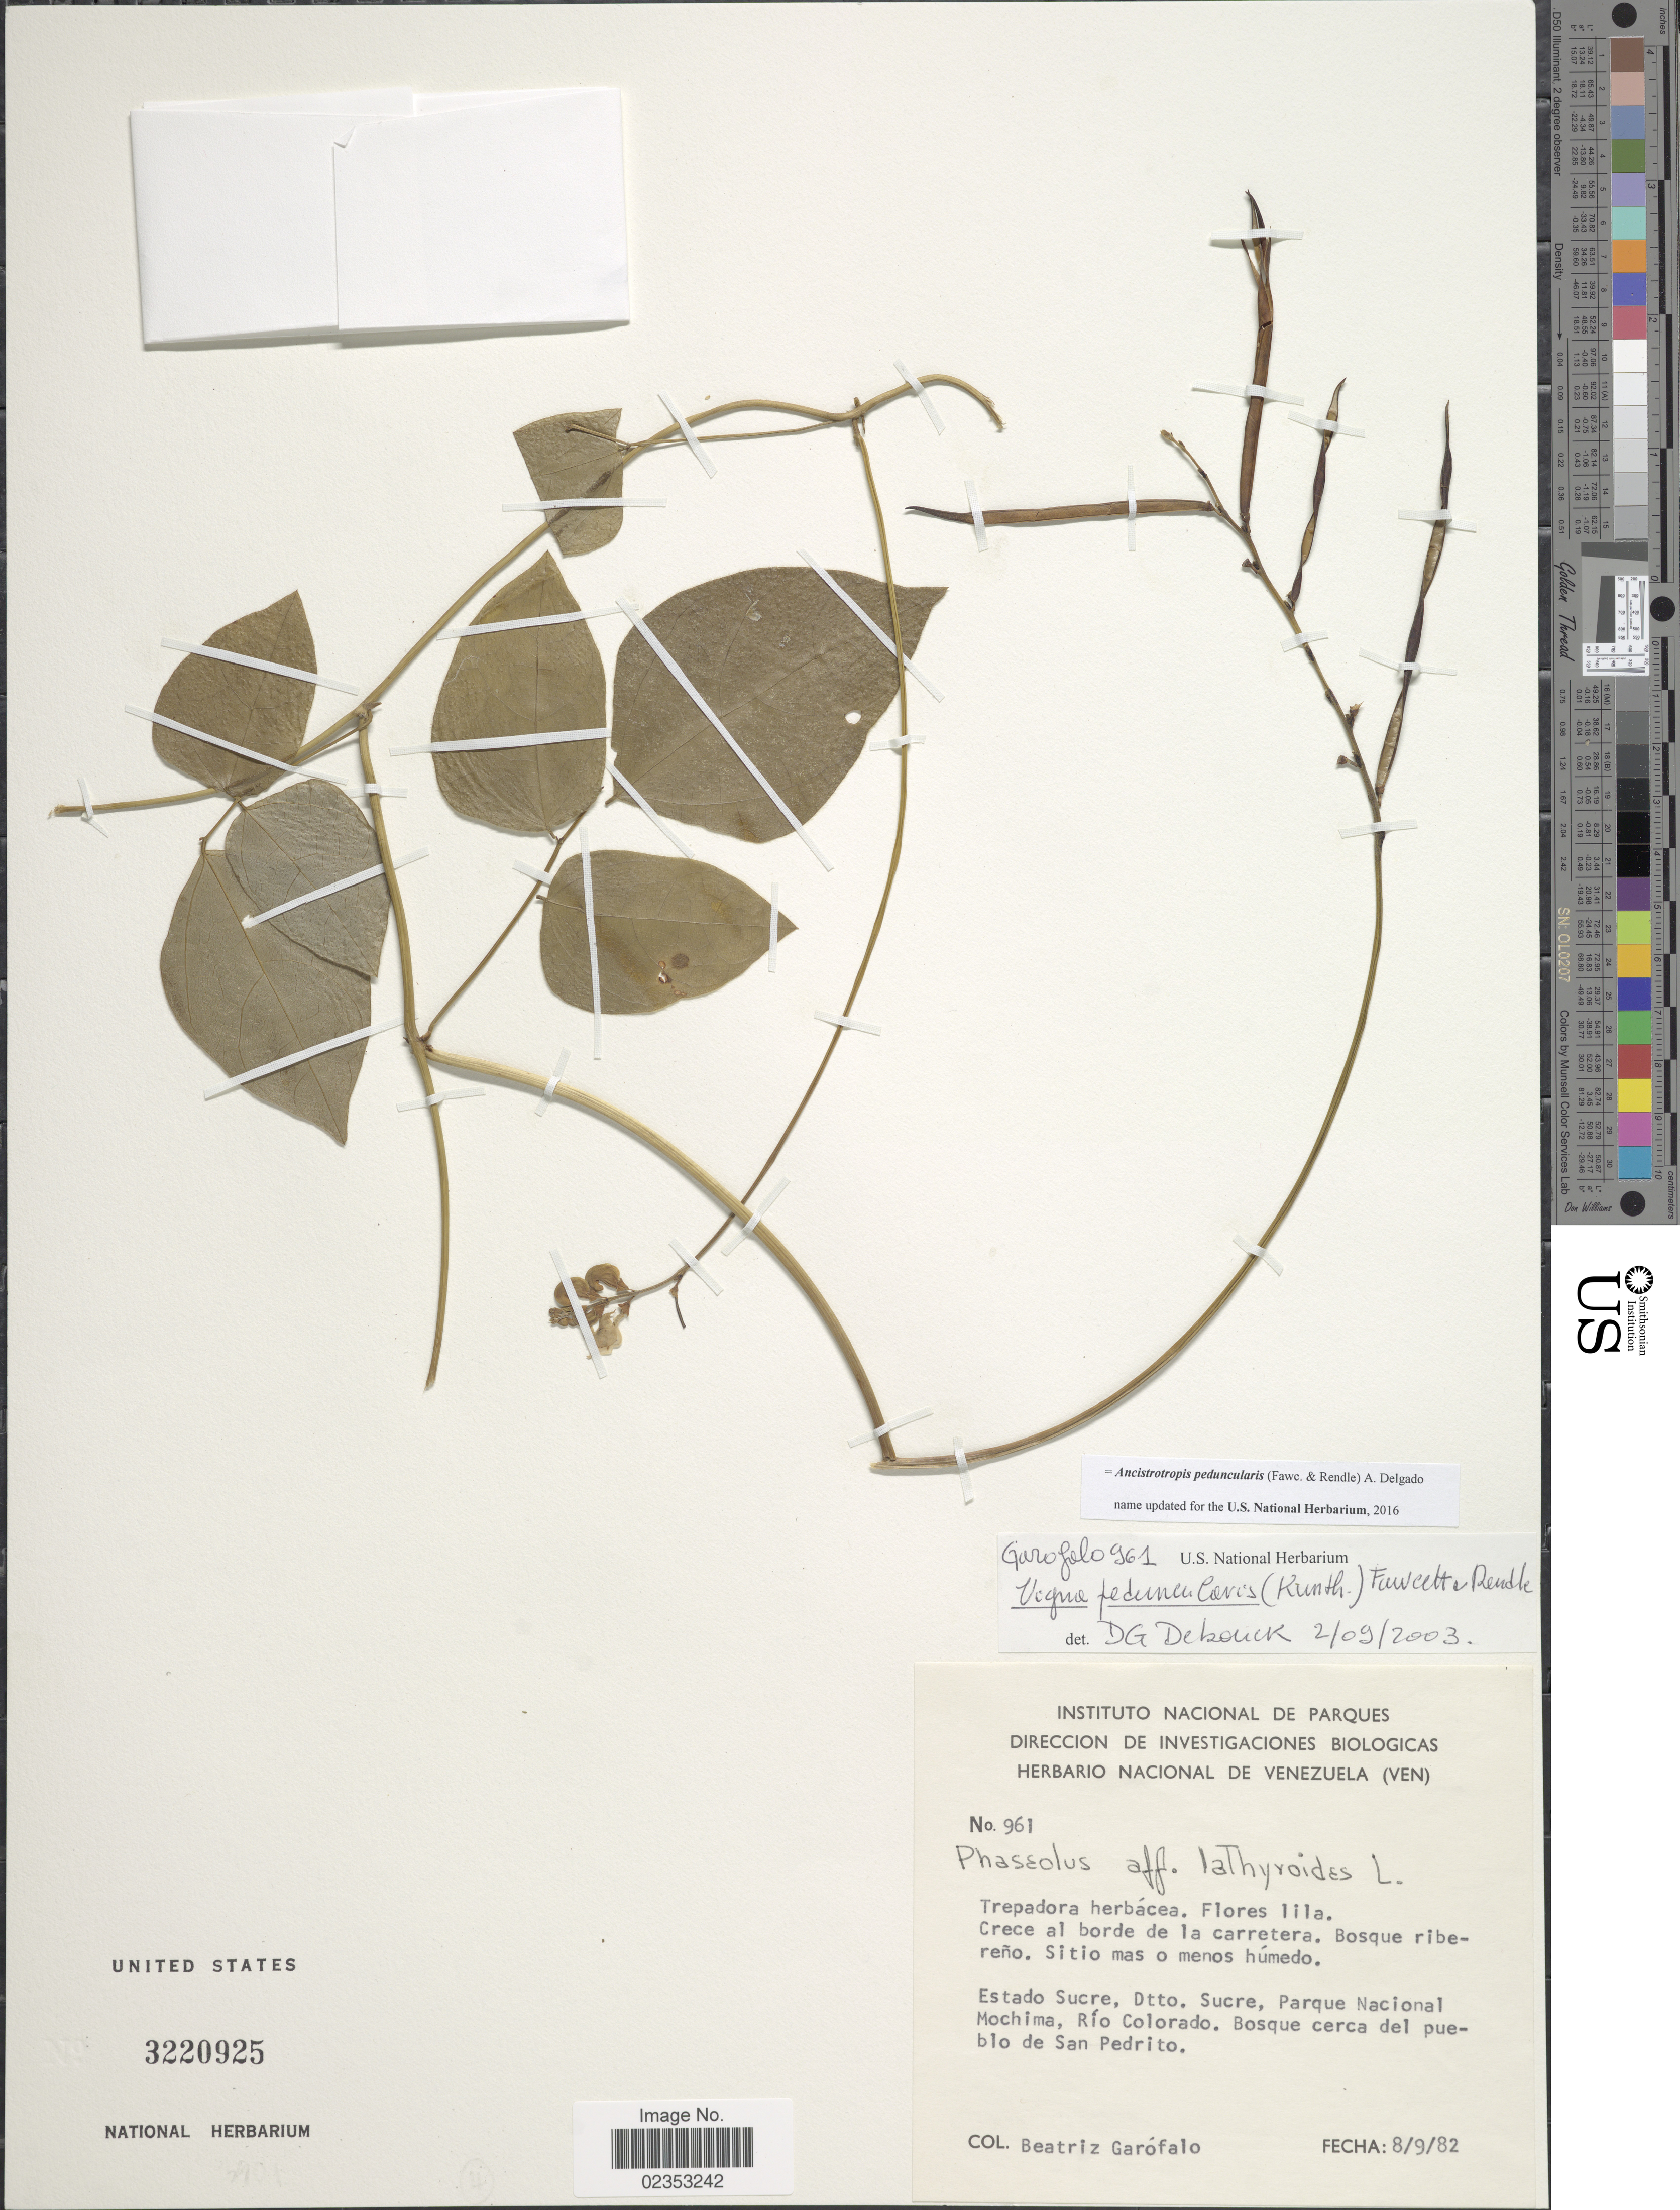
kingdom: Plantae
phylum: Tracheophyta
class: Magnoliopsida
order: Fabales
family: Fabaceae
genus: Ancistrotropis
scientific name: Ancistrotropis peduncularis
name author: (Fawc. & Rendle) A. Delgado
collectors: B. Garofalo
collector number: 961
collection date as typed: Transcribed d/m/y: 8/9/82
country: Venezuela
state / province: Sucre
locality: Dtto. Sucre, Parque Nacional Mochima, Rio Colorado. Bosque cerca del pueblo de San Pedrito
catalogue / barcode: US 3220925